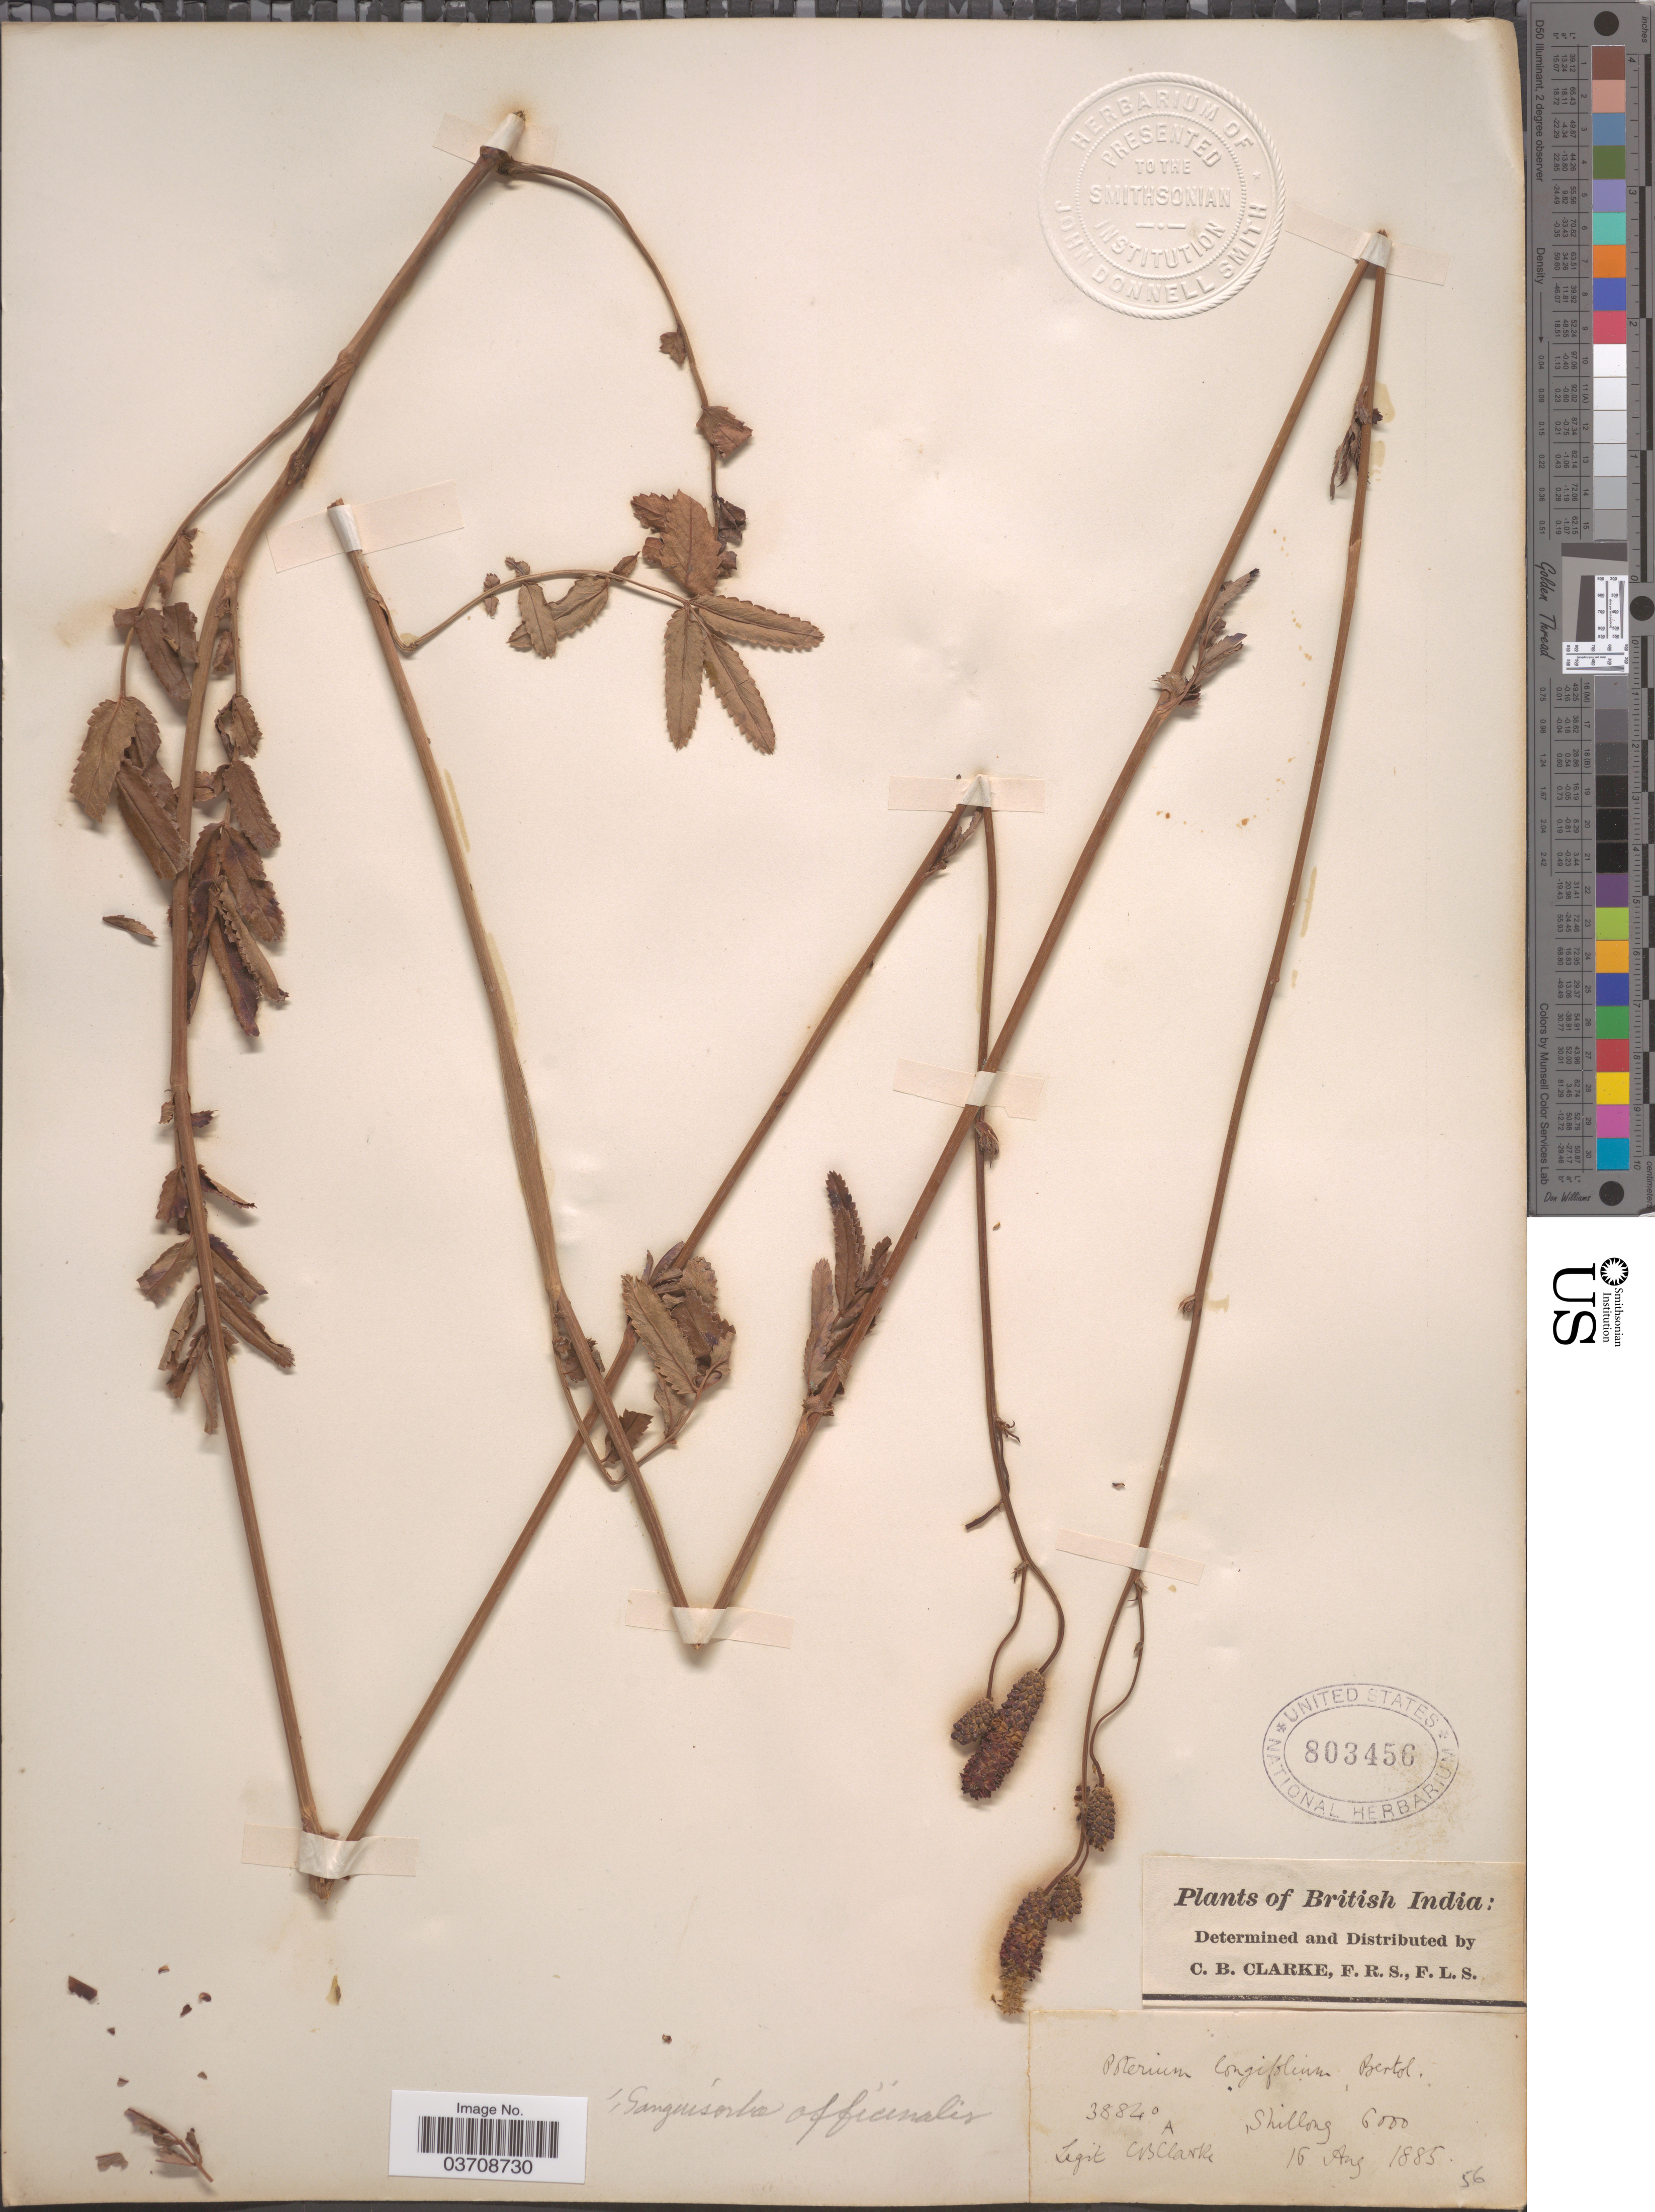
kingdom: Plantae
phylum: Tracheophyta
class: Magnoliopsida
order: Rosales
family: Rosaceae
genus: Sanguisorba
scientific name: Sanguisorba sp.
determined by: Strong, Mark T., (BOT), Smithsonian Institution - National Museum of Natural History (UNITED STATES)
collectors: C. B. Clarke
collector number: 3884A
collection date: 1885-08-16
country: India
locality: British India. Shillong.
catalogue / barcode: US 803456